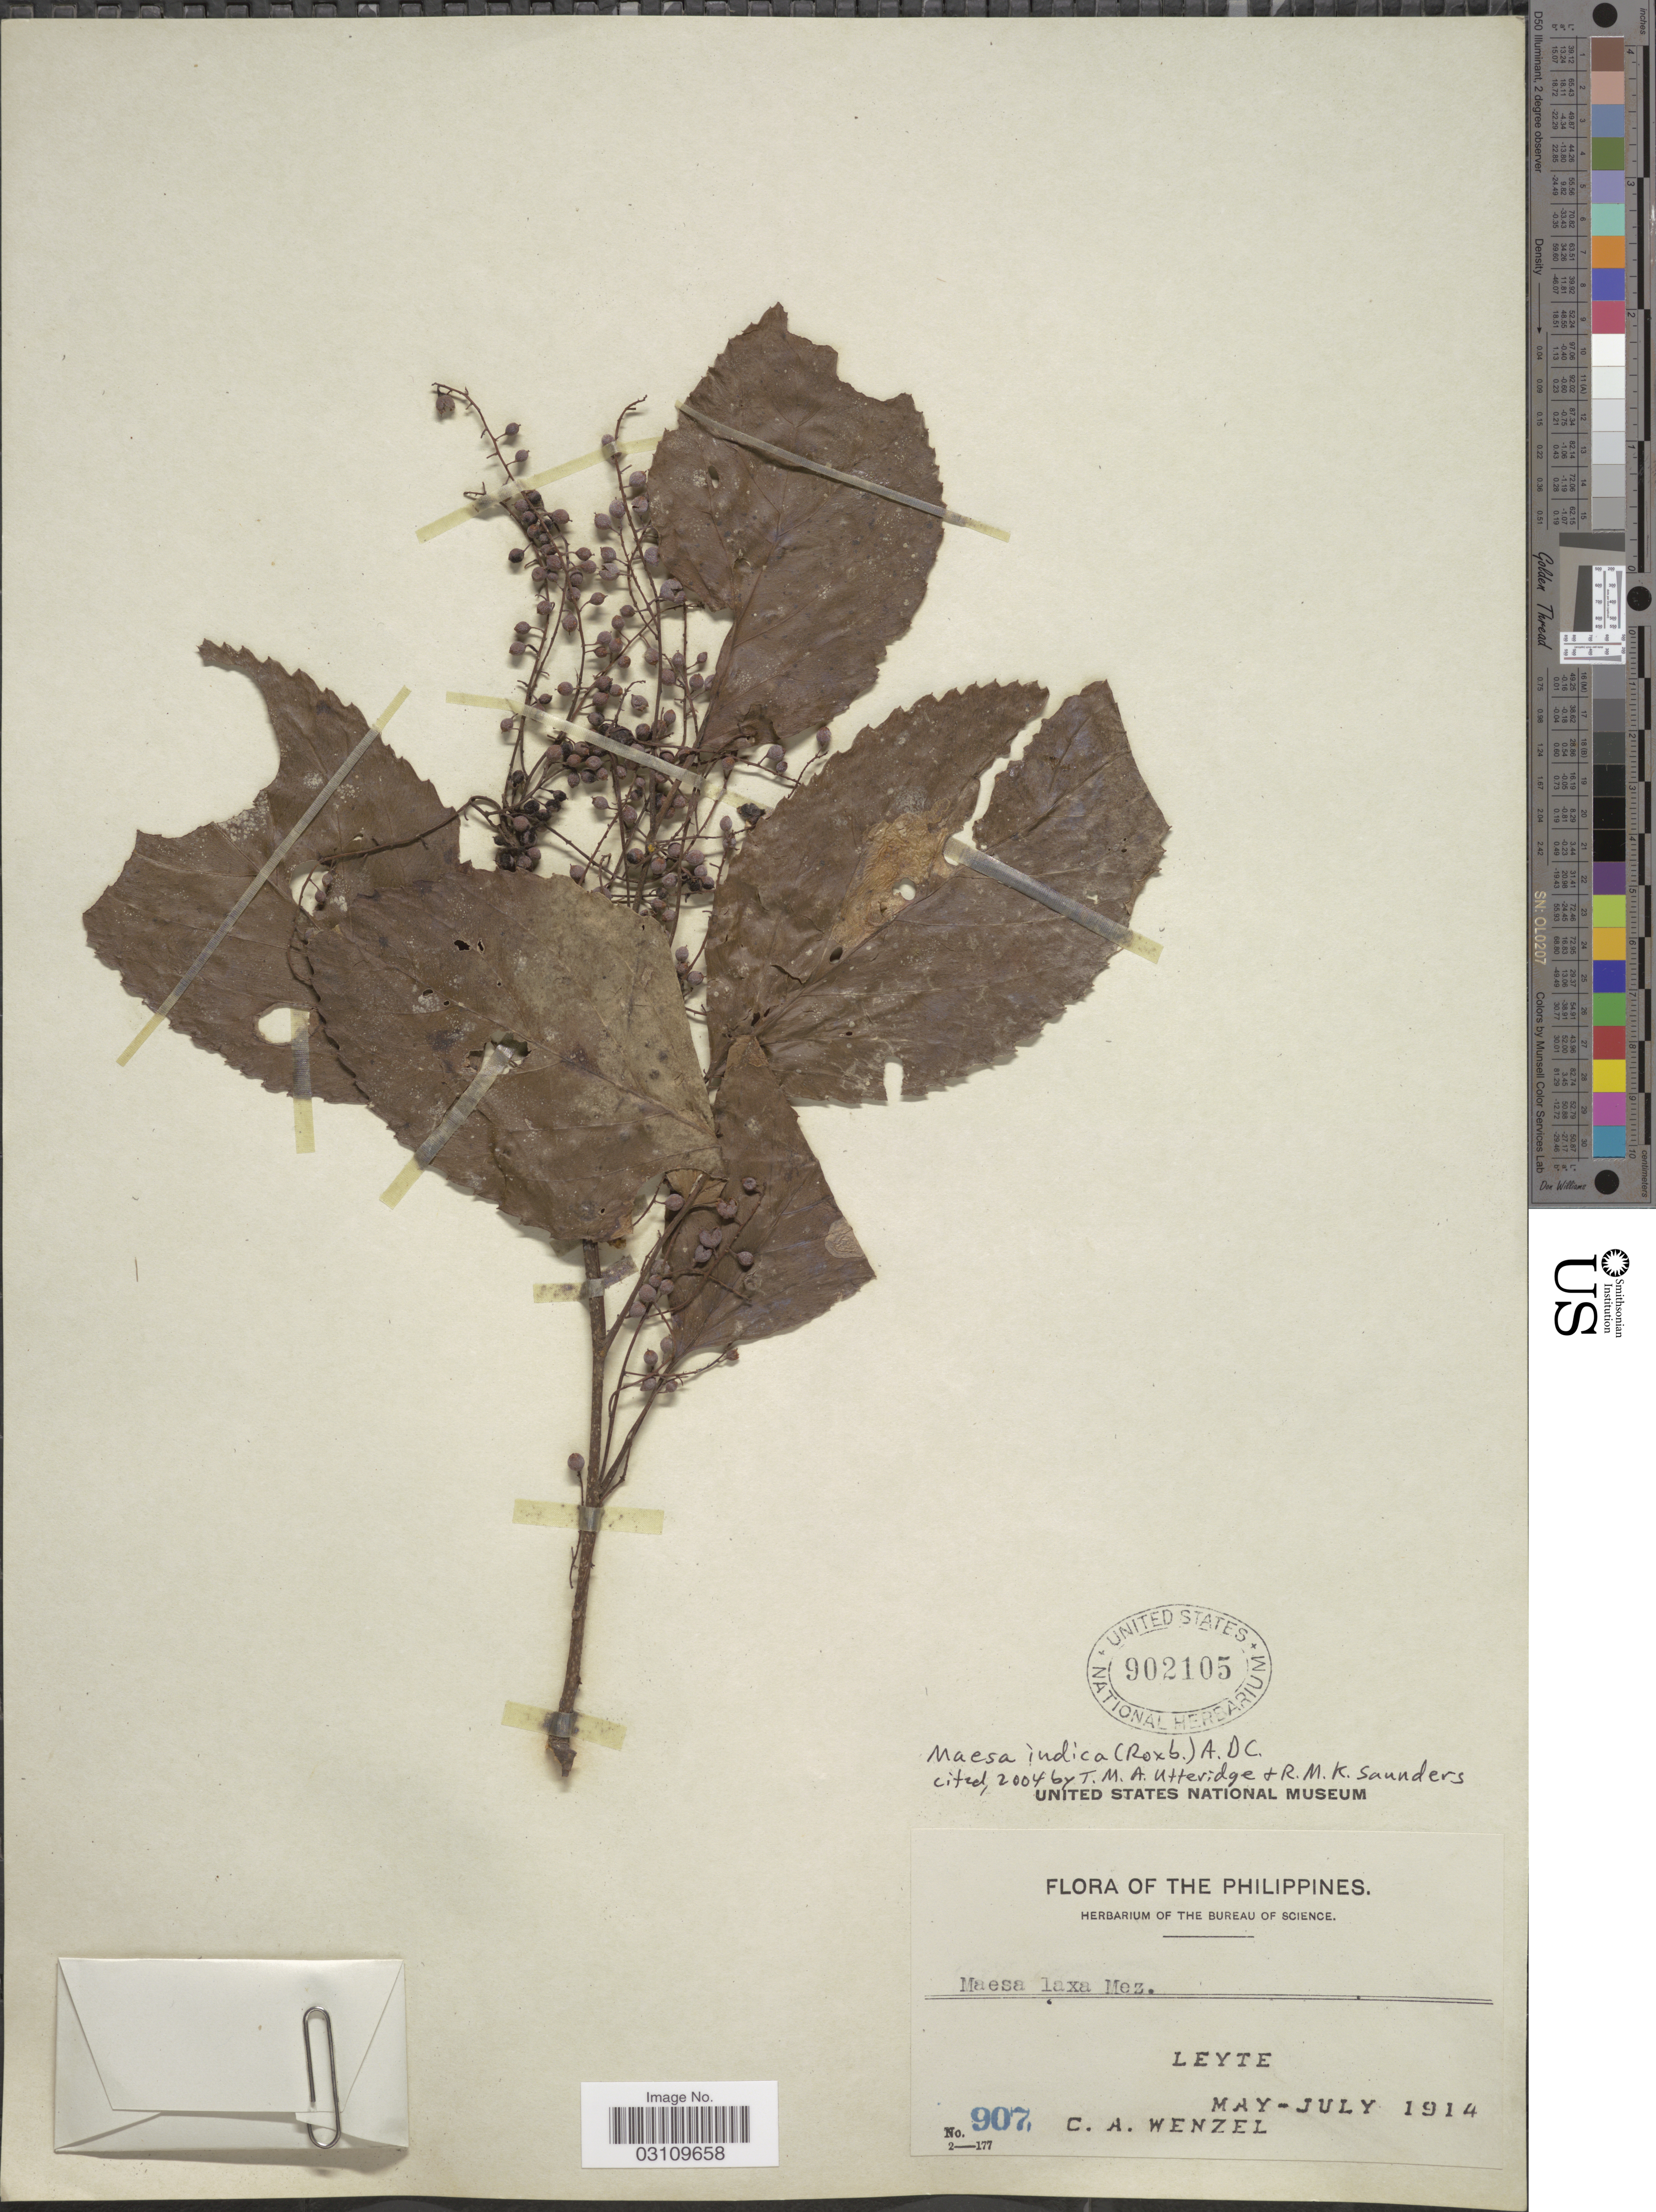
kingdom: Plantae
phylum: Tracheophyta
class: Magnoliopsida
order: Ericales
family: Primulaceae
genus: Maesa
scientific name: Maesa indica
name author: (Roxb.) A. DC.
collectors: C. Wenzel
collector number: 907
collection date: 1914-05/1914-07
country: Philippines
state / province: Eastern Visayas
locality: Leyte.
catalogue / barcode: US 902105